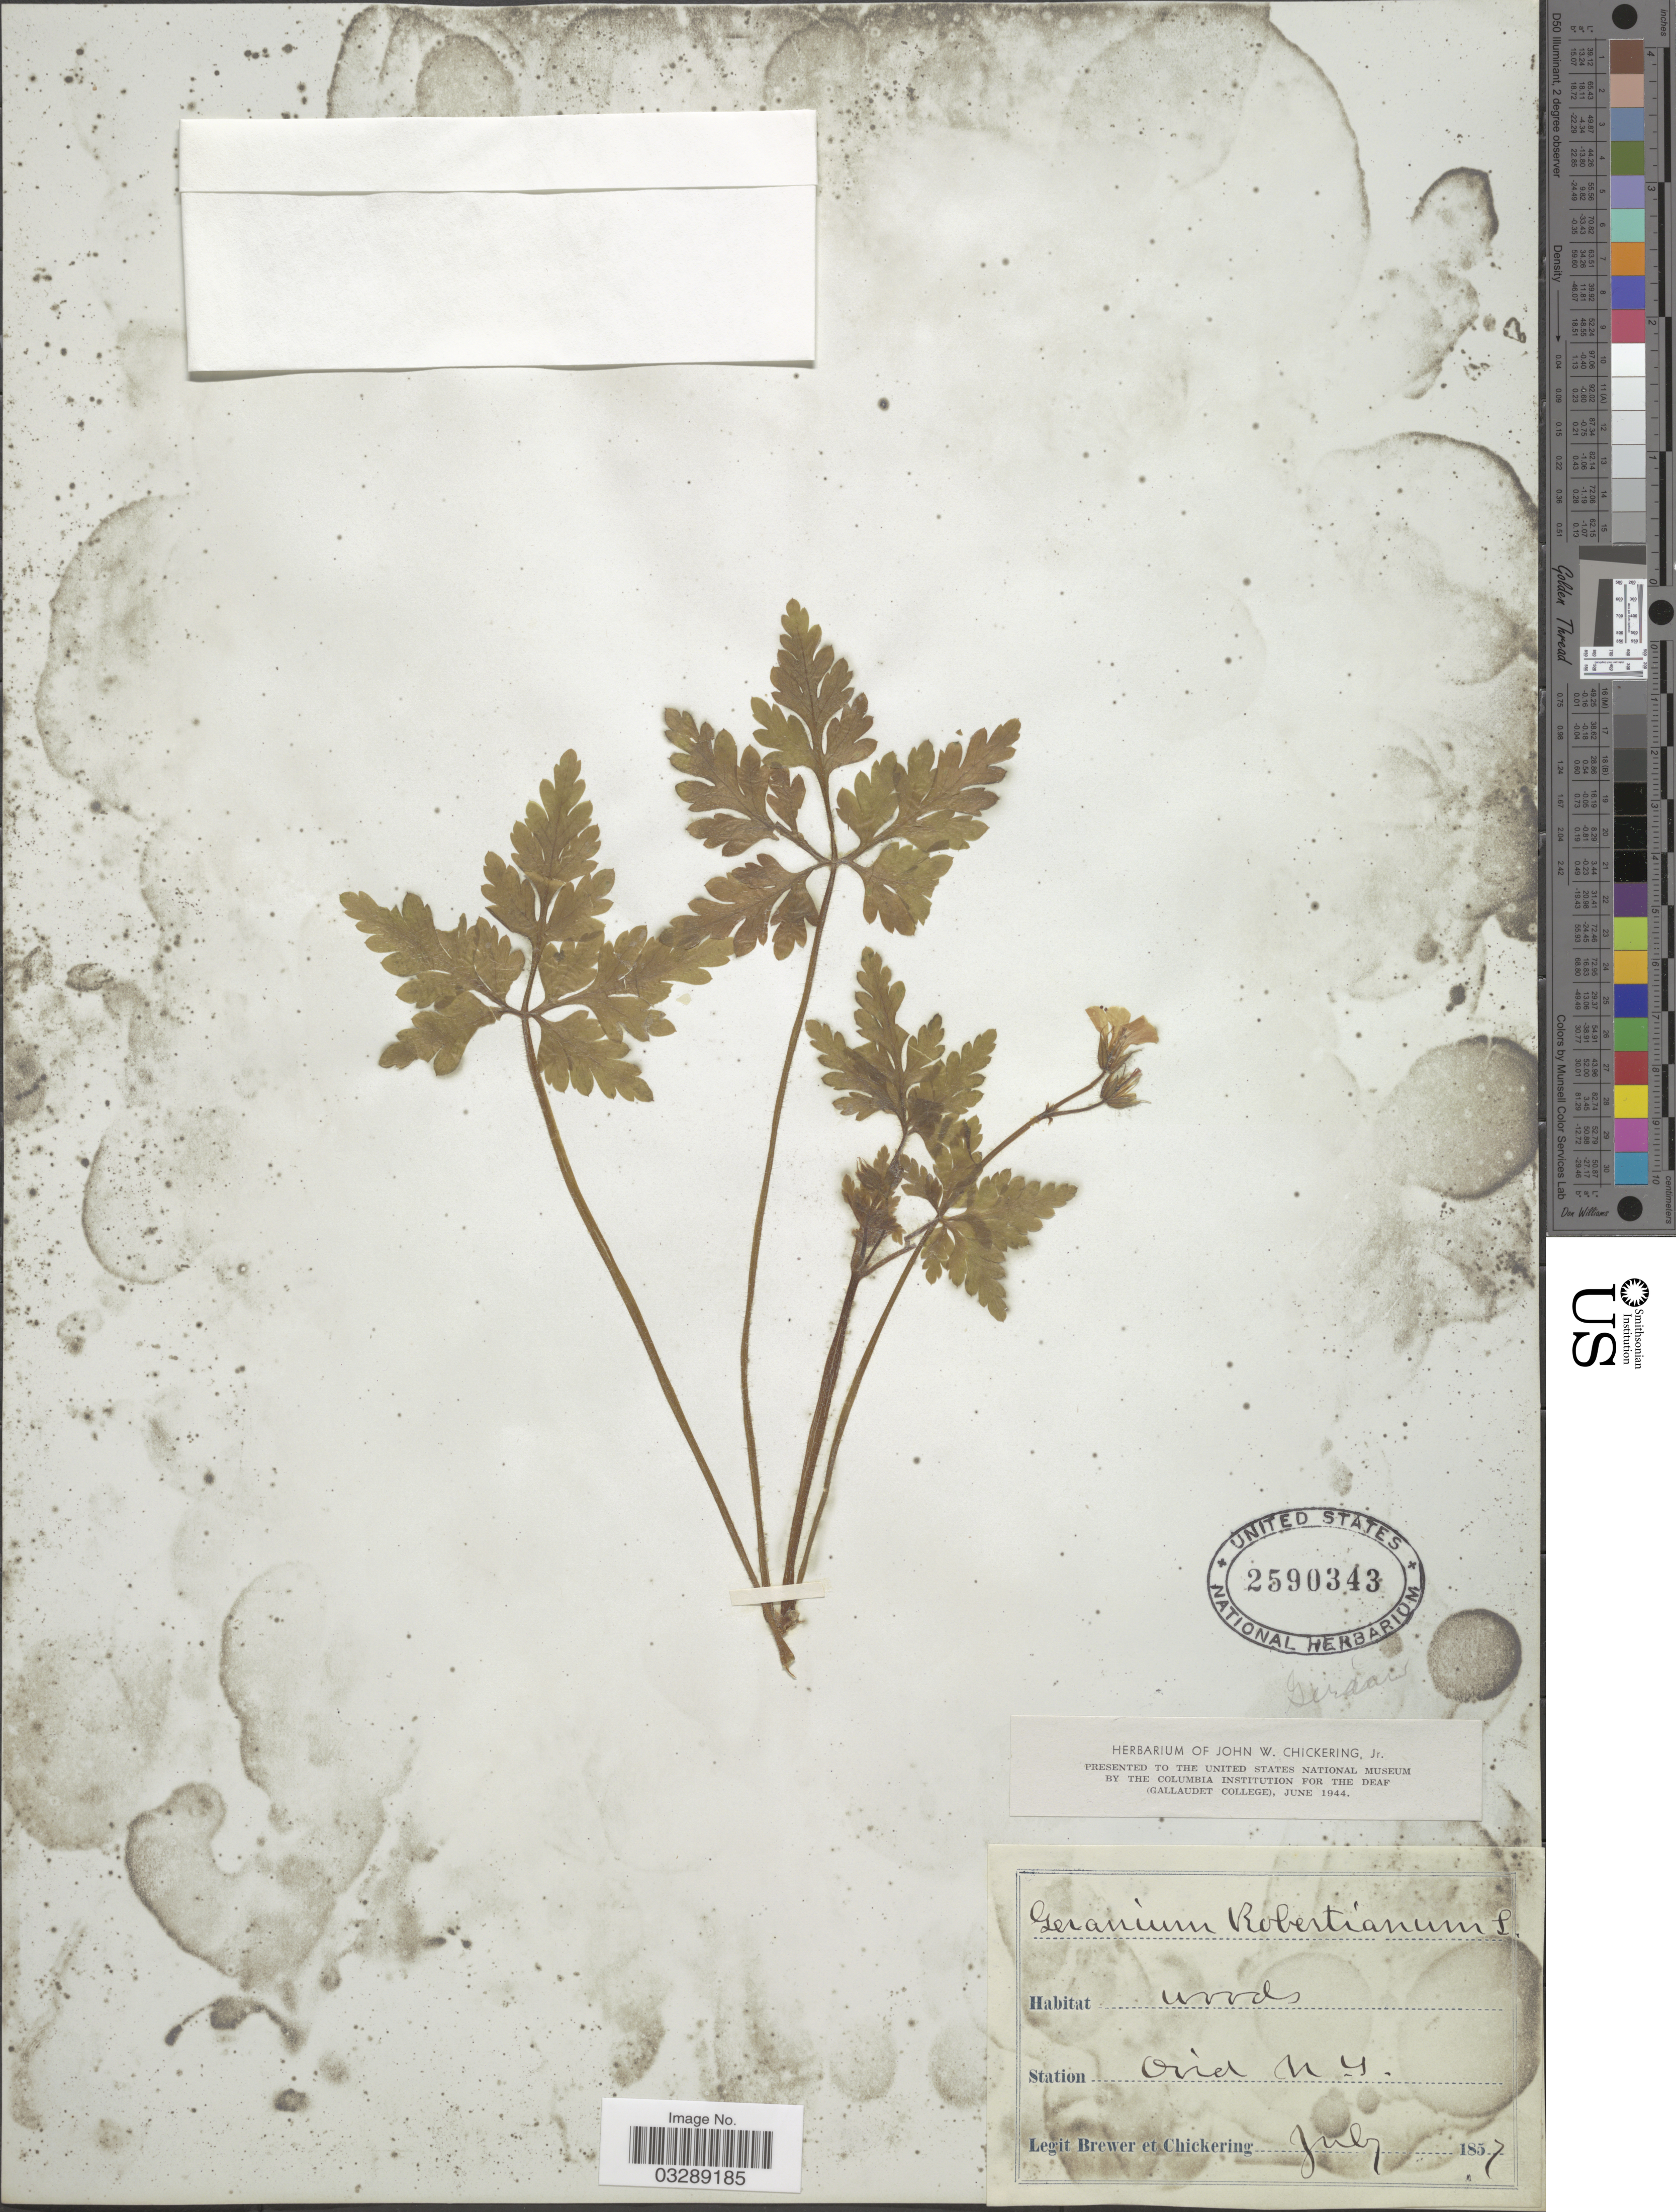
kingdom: Plantae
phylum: Tracheophyta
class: Magnoliopsida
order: Geraniales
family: Geraniaceae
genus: Geranium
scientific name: Geranium robertianum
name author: L.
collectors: -. Brewer & J. Chickering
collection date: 1857-07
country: United States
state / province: New York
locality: Ovid N. Y.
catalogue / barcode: US 2590343